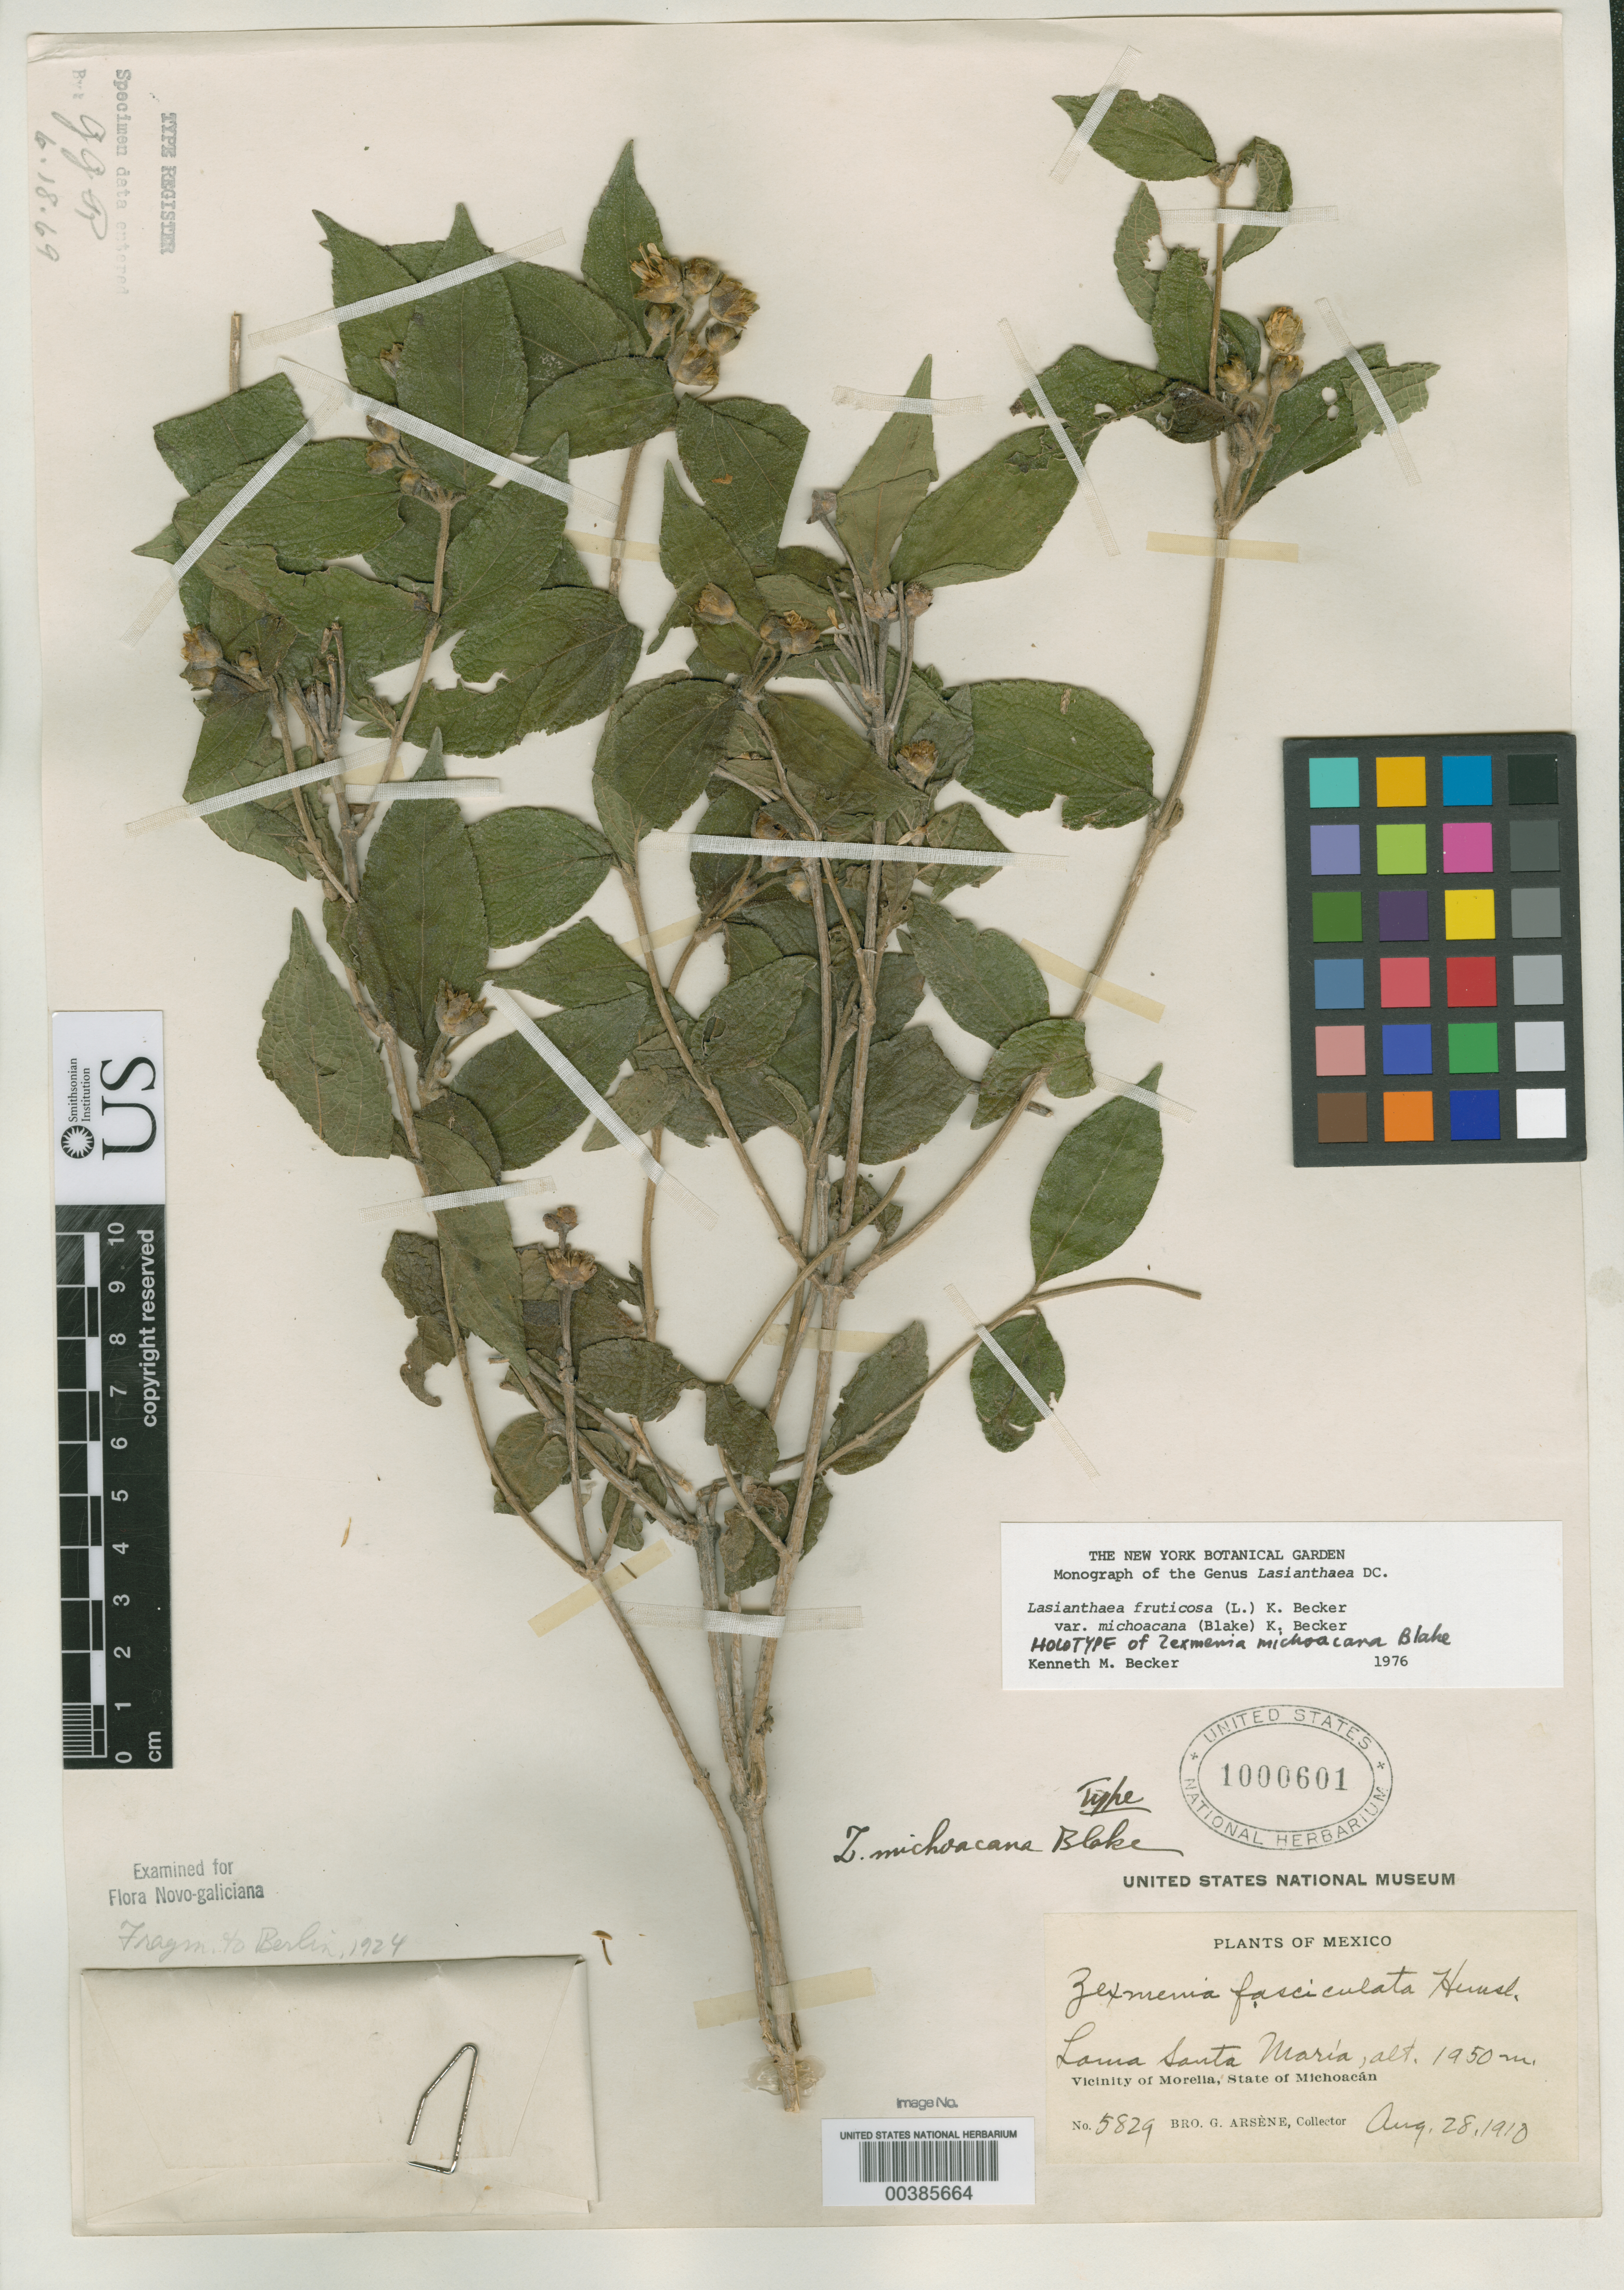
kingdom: Plantae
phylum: Tracheophyta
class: Magnoliopsida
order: Asterales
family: Asteraceae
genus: Zexmenia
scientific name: Zexmenia michoacana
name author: S.F. Blake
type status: Holotype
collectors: Bro. G. Arsène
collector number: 5829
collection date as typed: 28 Aug 1910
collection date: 1910-08-28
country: Mexico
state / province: Michoacán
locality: Morelia, Loma Santa Maria.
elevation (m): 1950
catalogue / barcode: US 1000601